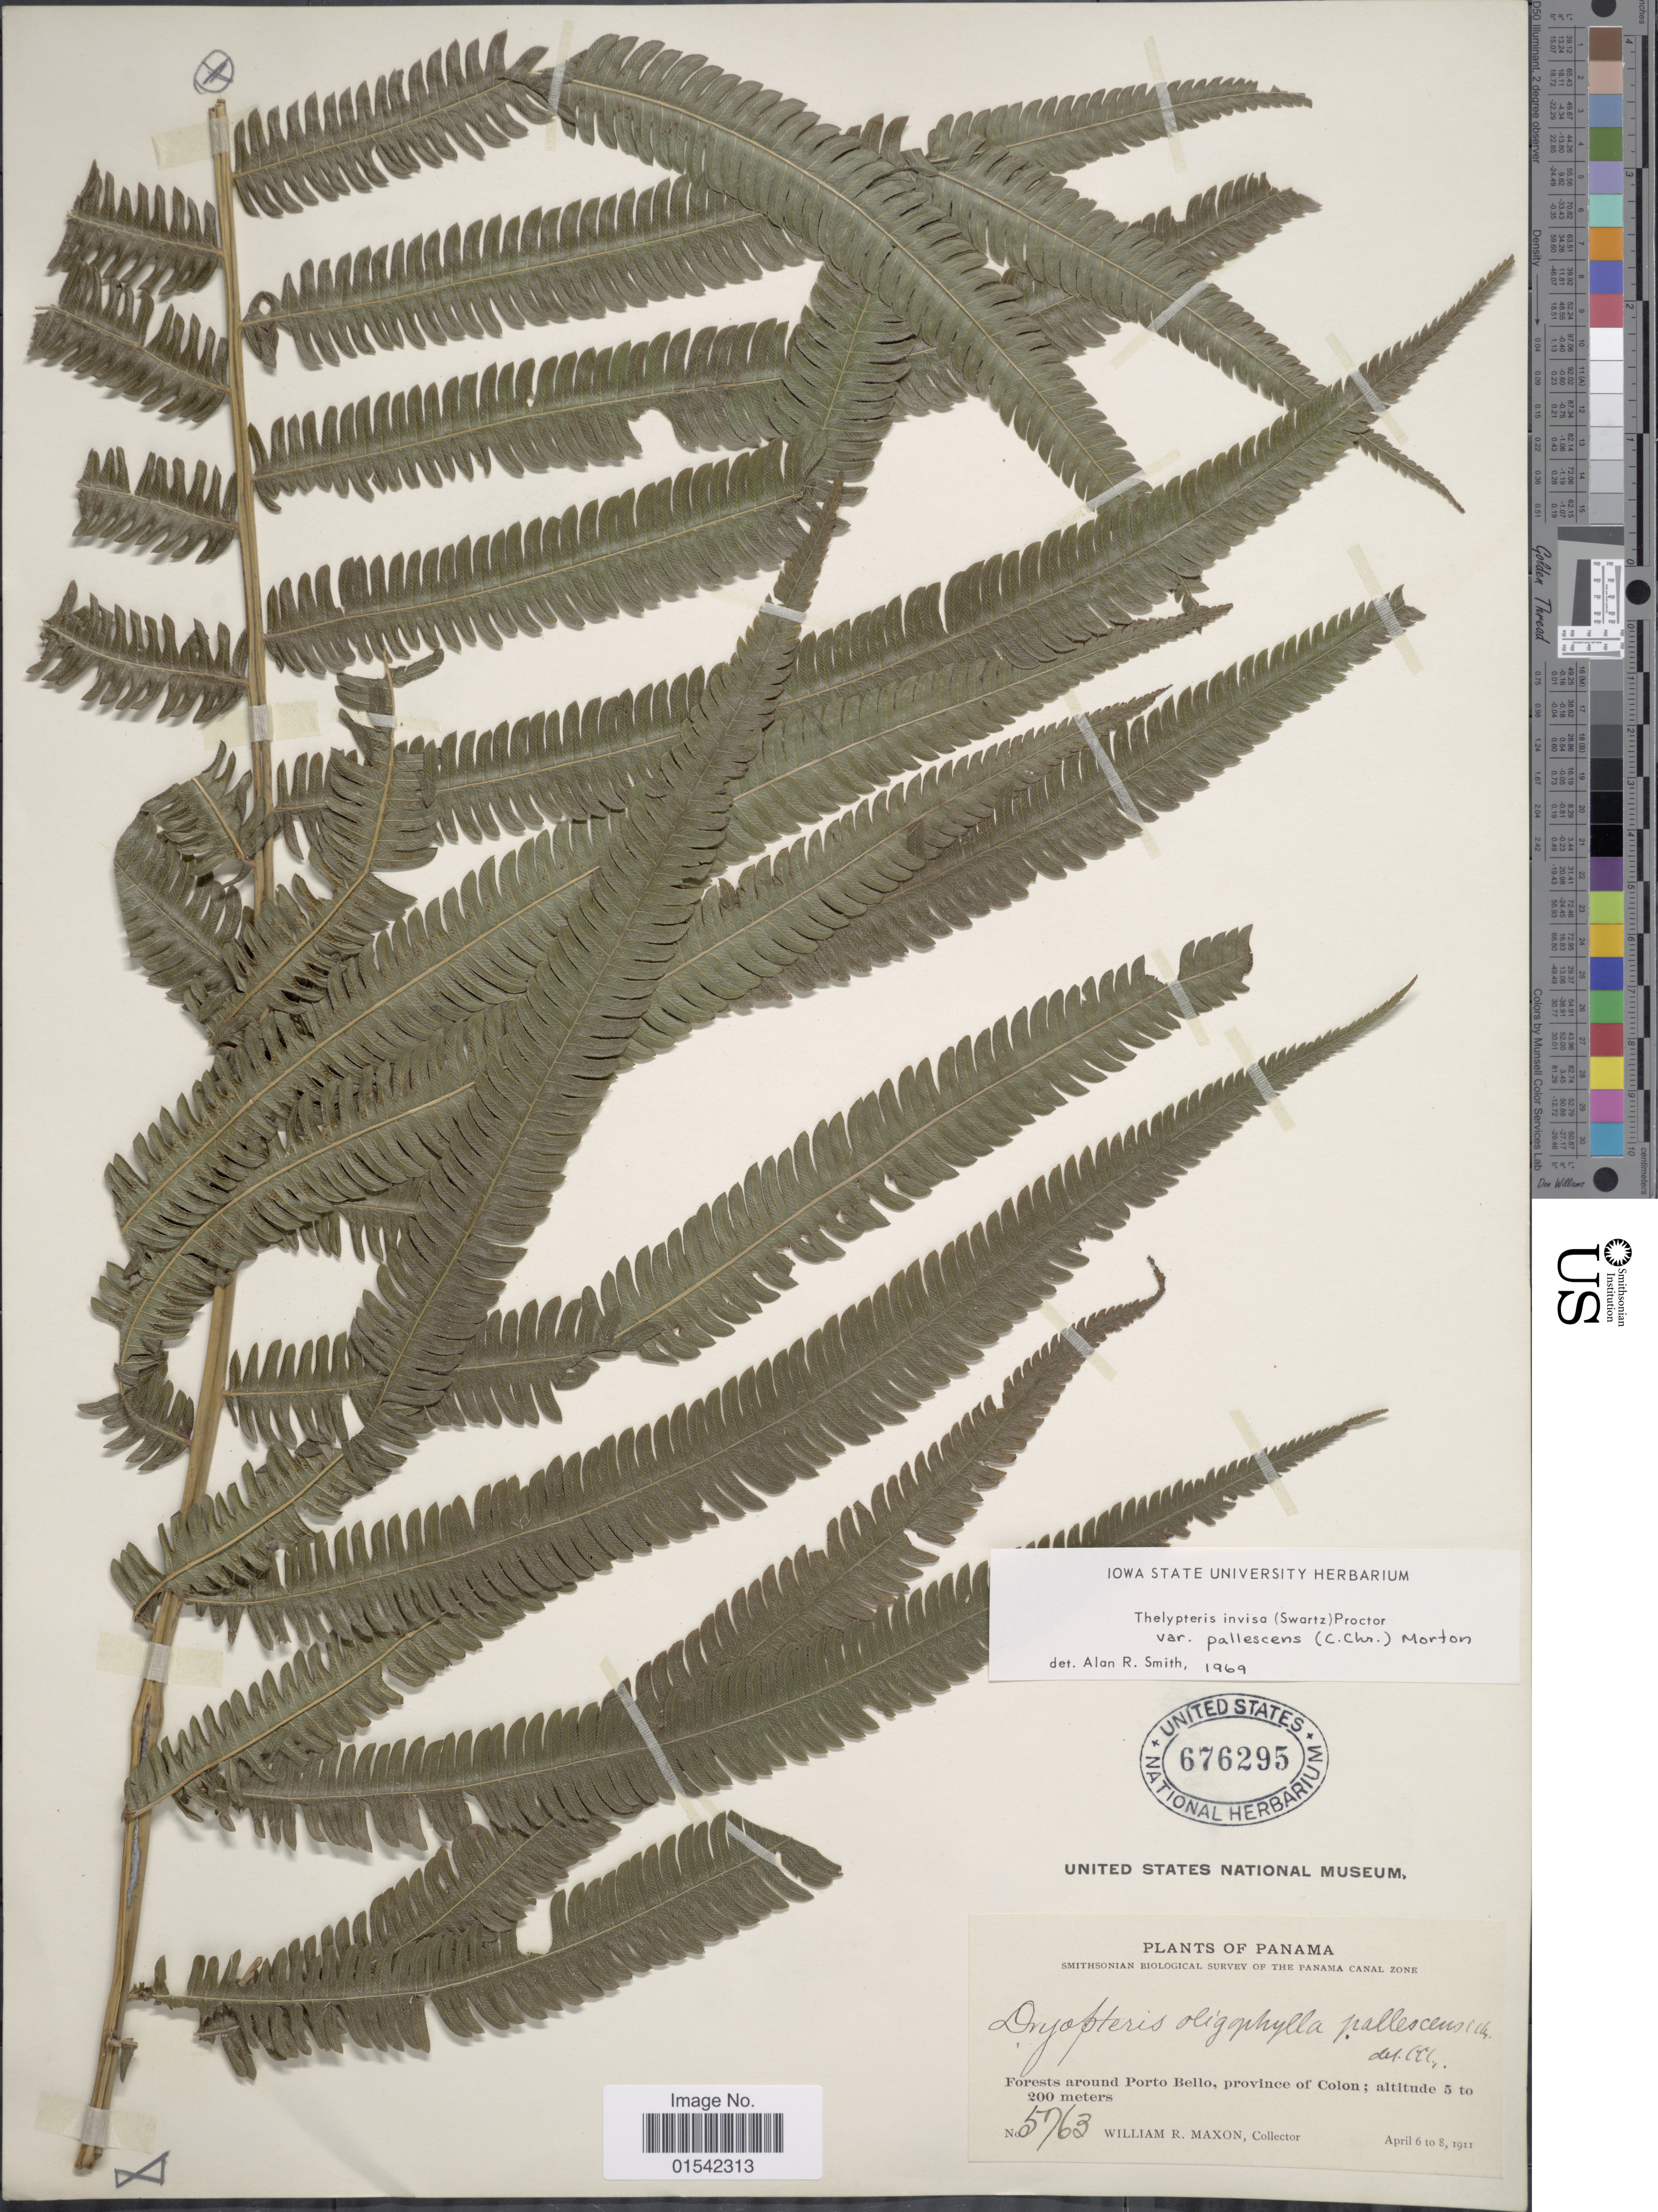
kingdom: Plantae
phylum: Tracheophyta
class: Polypodiopsida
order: Polypodiales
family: Thelypteridaceae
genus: Cyclosorus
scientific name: Cyclosorus grandis (A.R. Sm.) comb. nov., ined 2015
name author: (A.R. Sm.)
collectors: W. R. Maxon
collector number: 5763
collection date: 1911-04-06/1911-04-08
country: Panama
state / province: Colón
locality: Forests around Porto Bello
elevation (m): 5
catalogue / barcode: US 676295